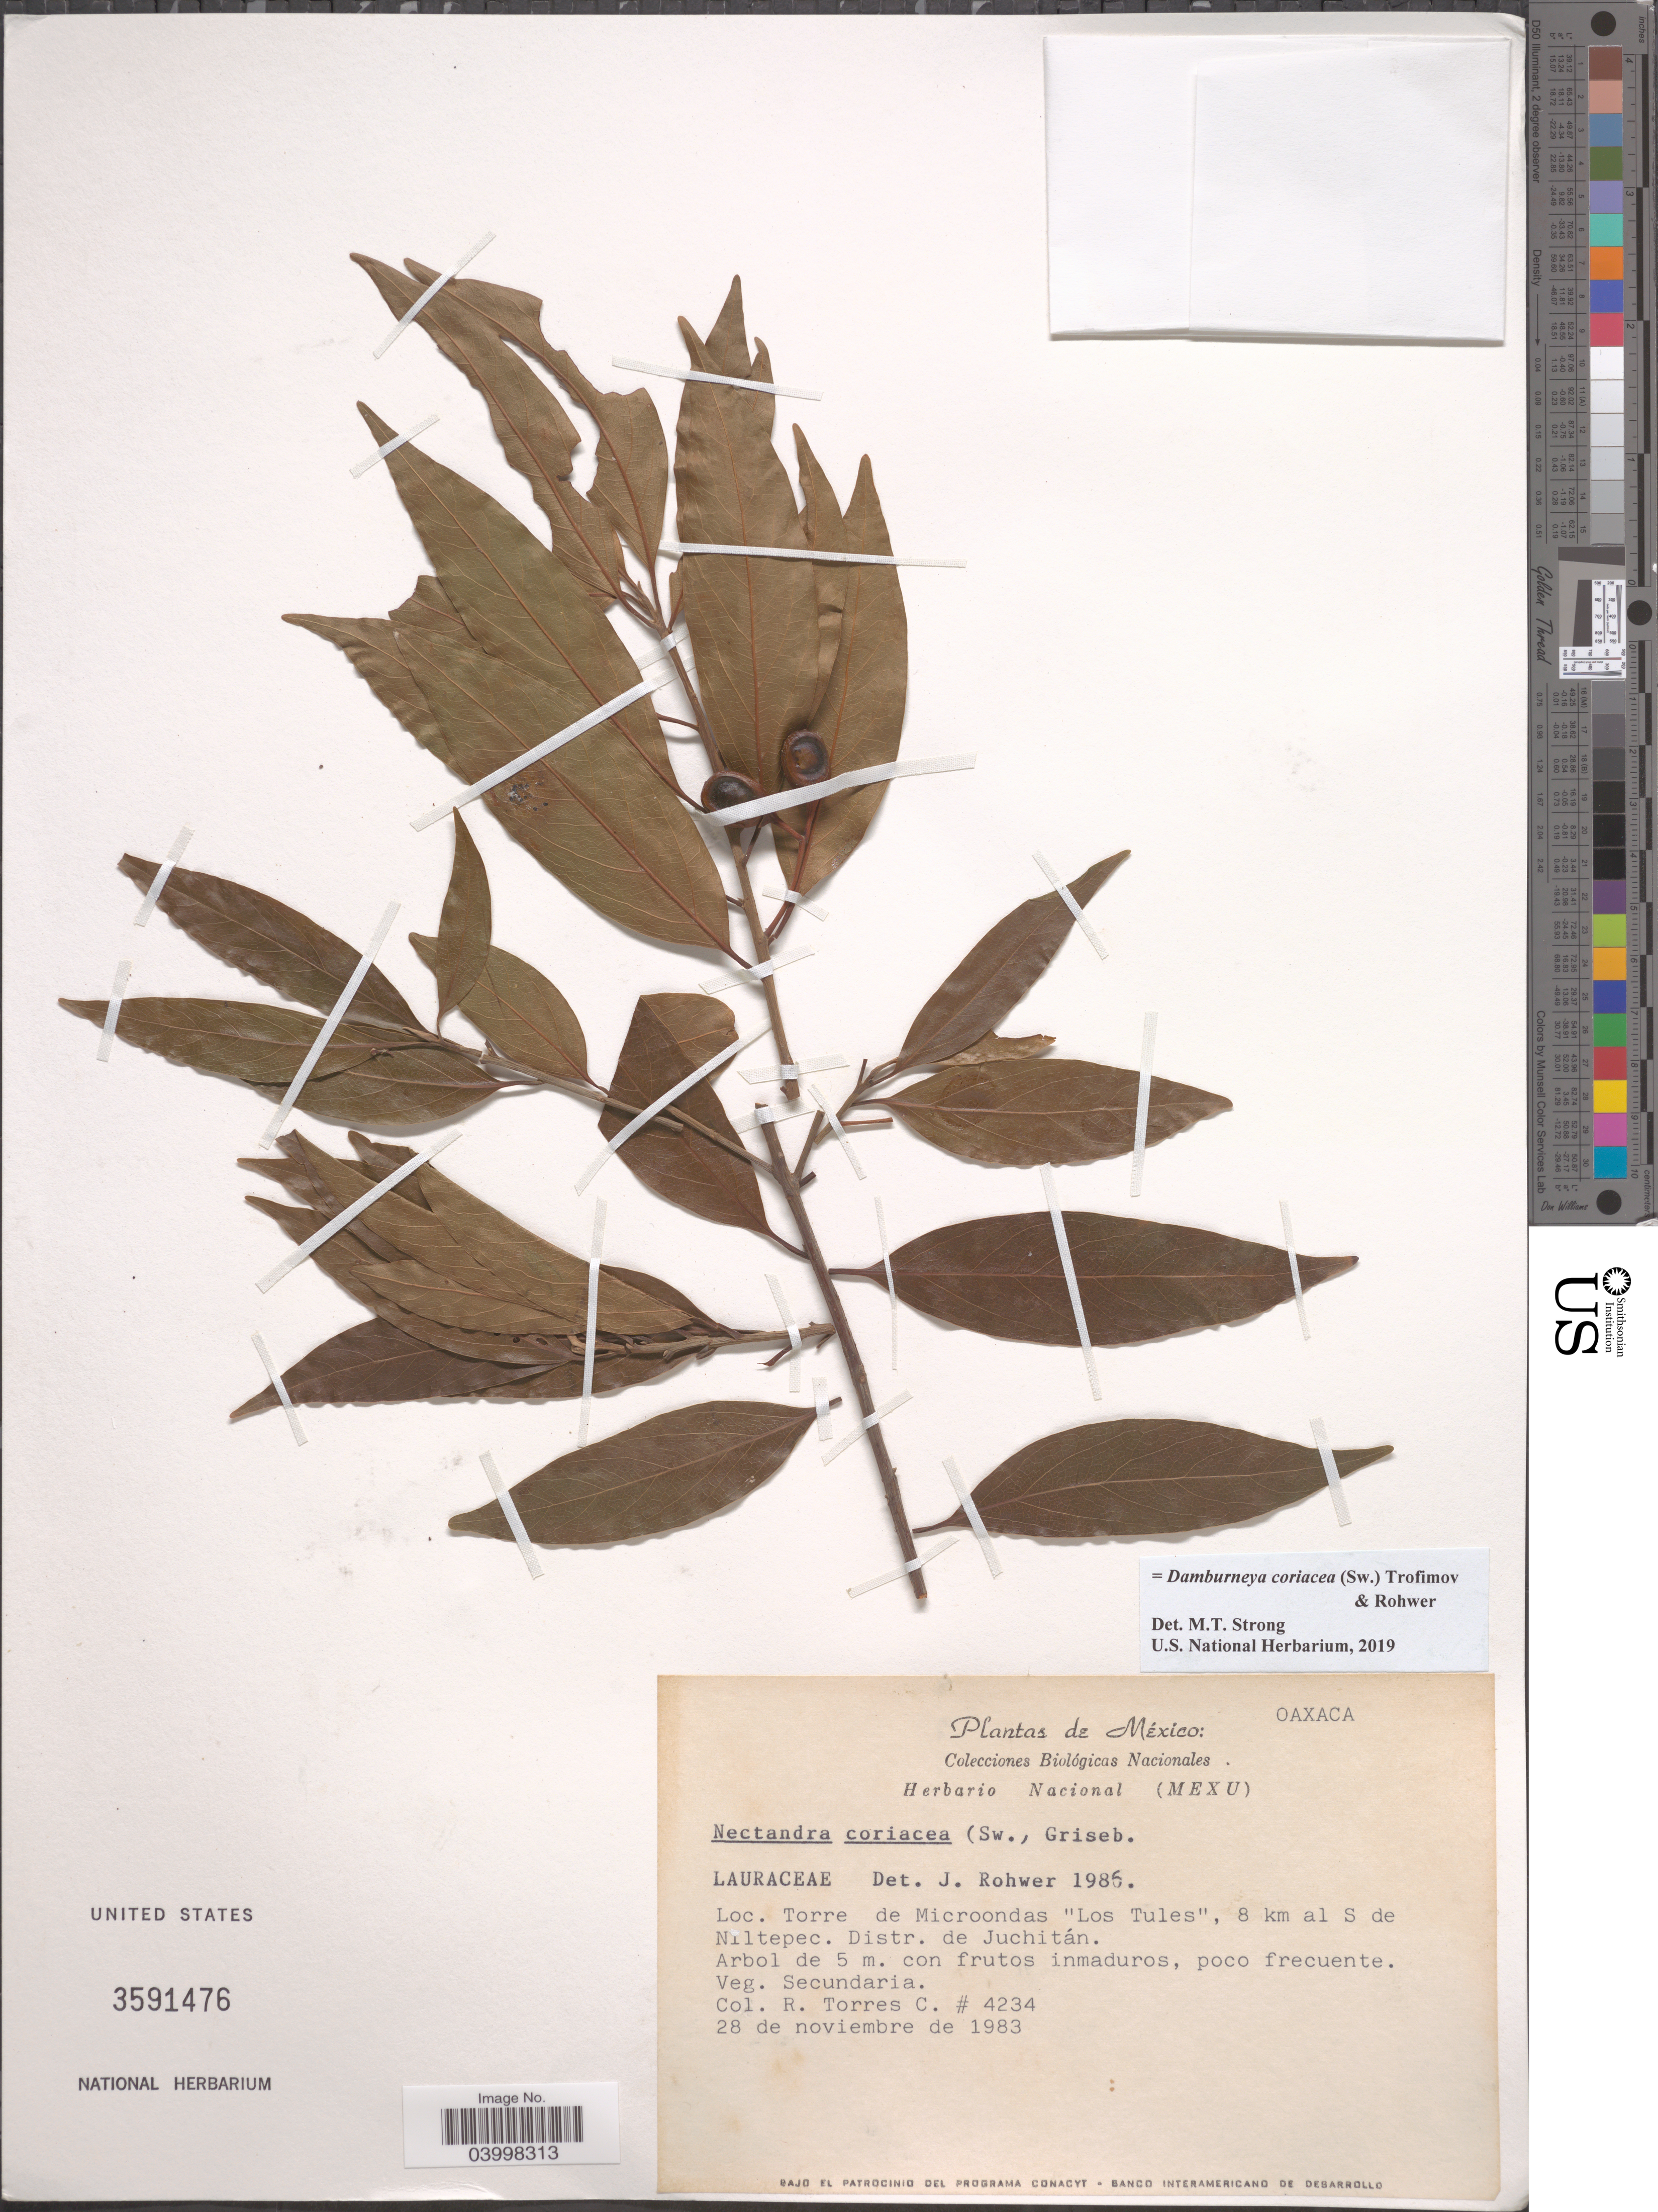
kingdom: Plantae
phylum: Tracheophyta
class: Magnoliopsida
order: Laurales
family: Lauraceae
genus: Damburneya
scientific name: Damburneya coriacea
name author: (Sw.) Trofimov & Rohwer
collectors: R. Torres C.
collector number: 4234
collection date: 1983-11-28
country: Mexico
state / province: Oaxaca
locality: Torre de Microondas "Los Tules", 8 km al S de Niltepec. Distr. de Juchitán.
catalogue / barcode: US 3591476